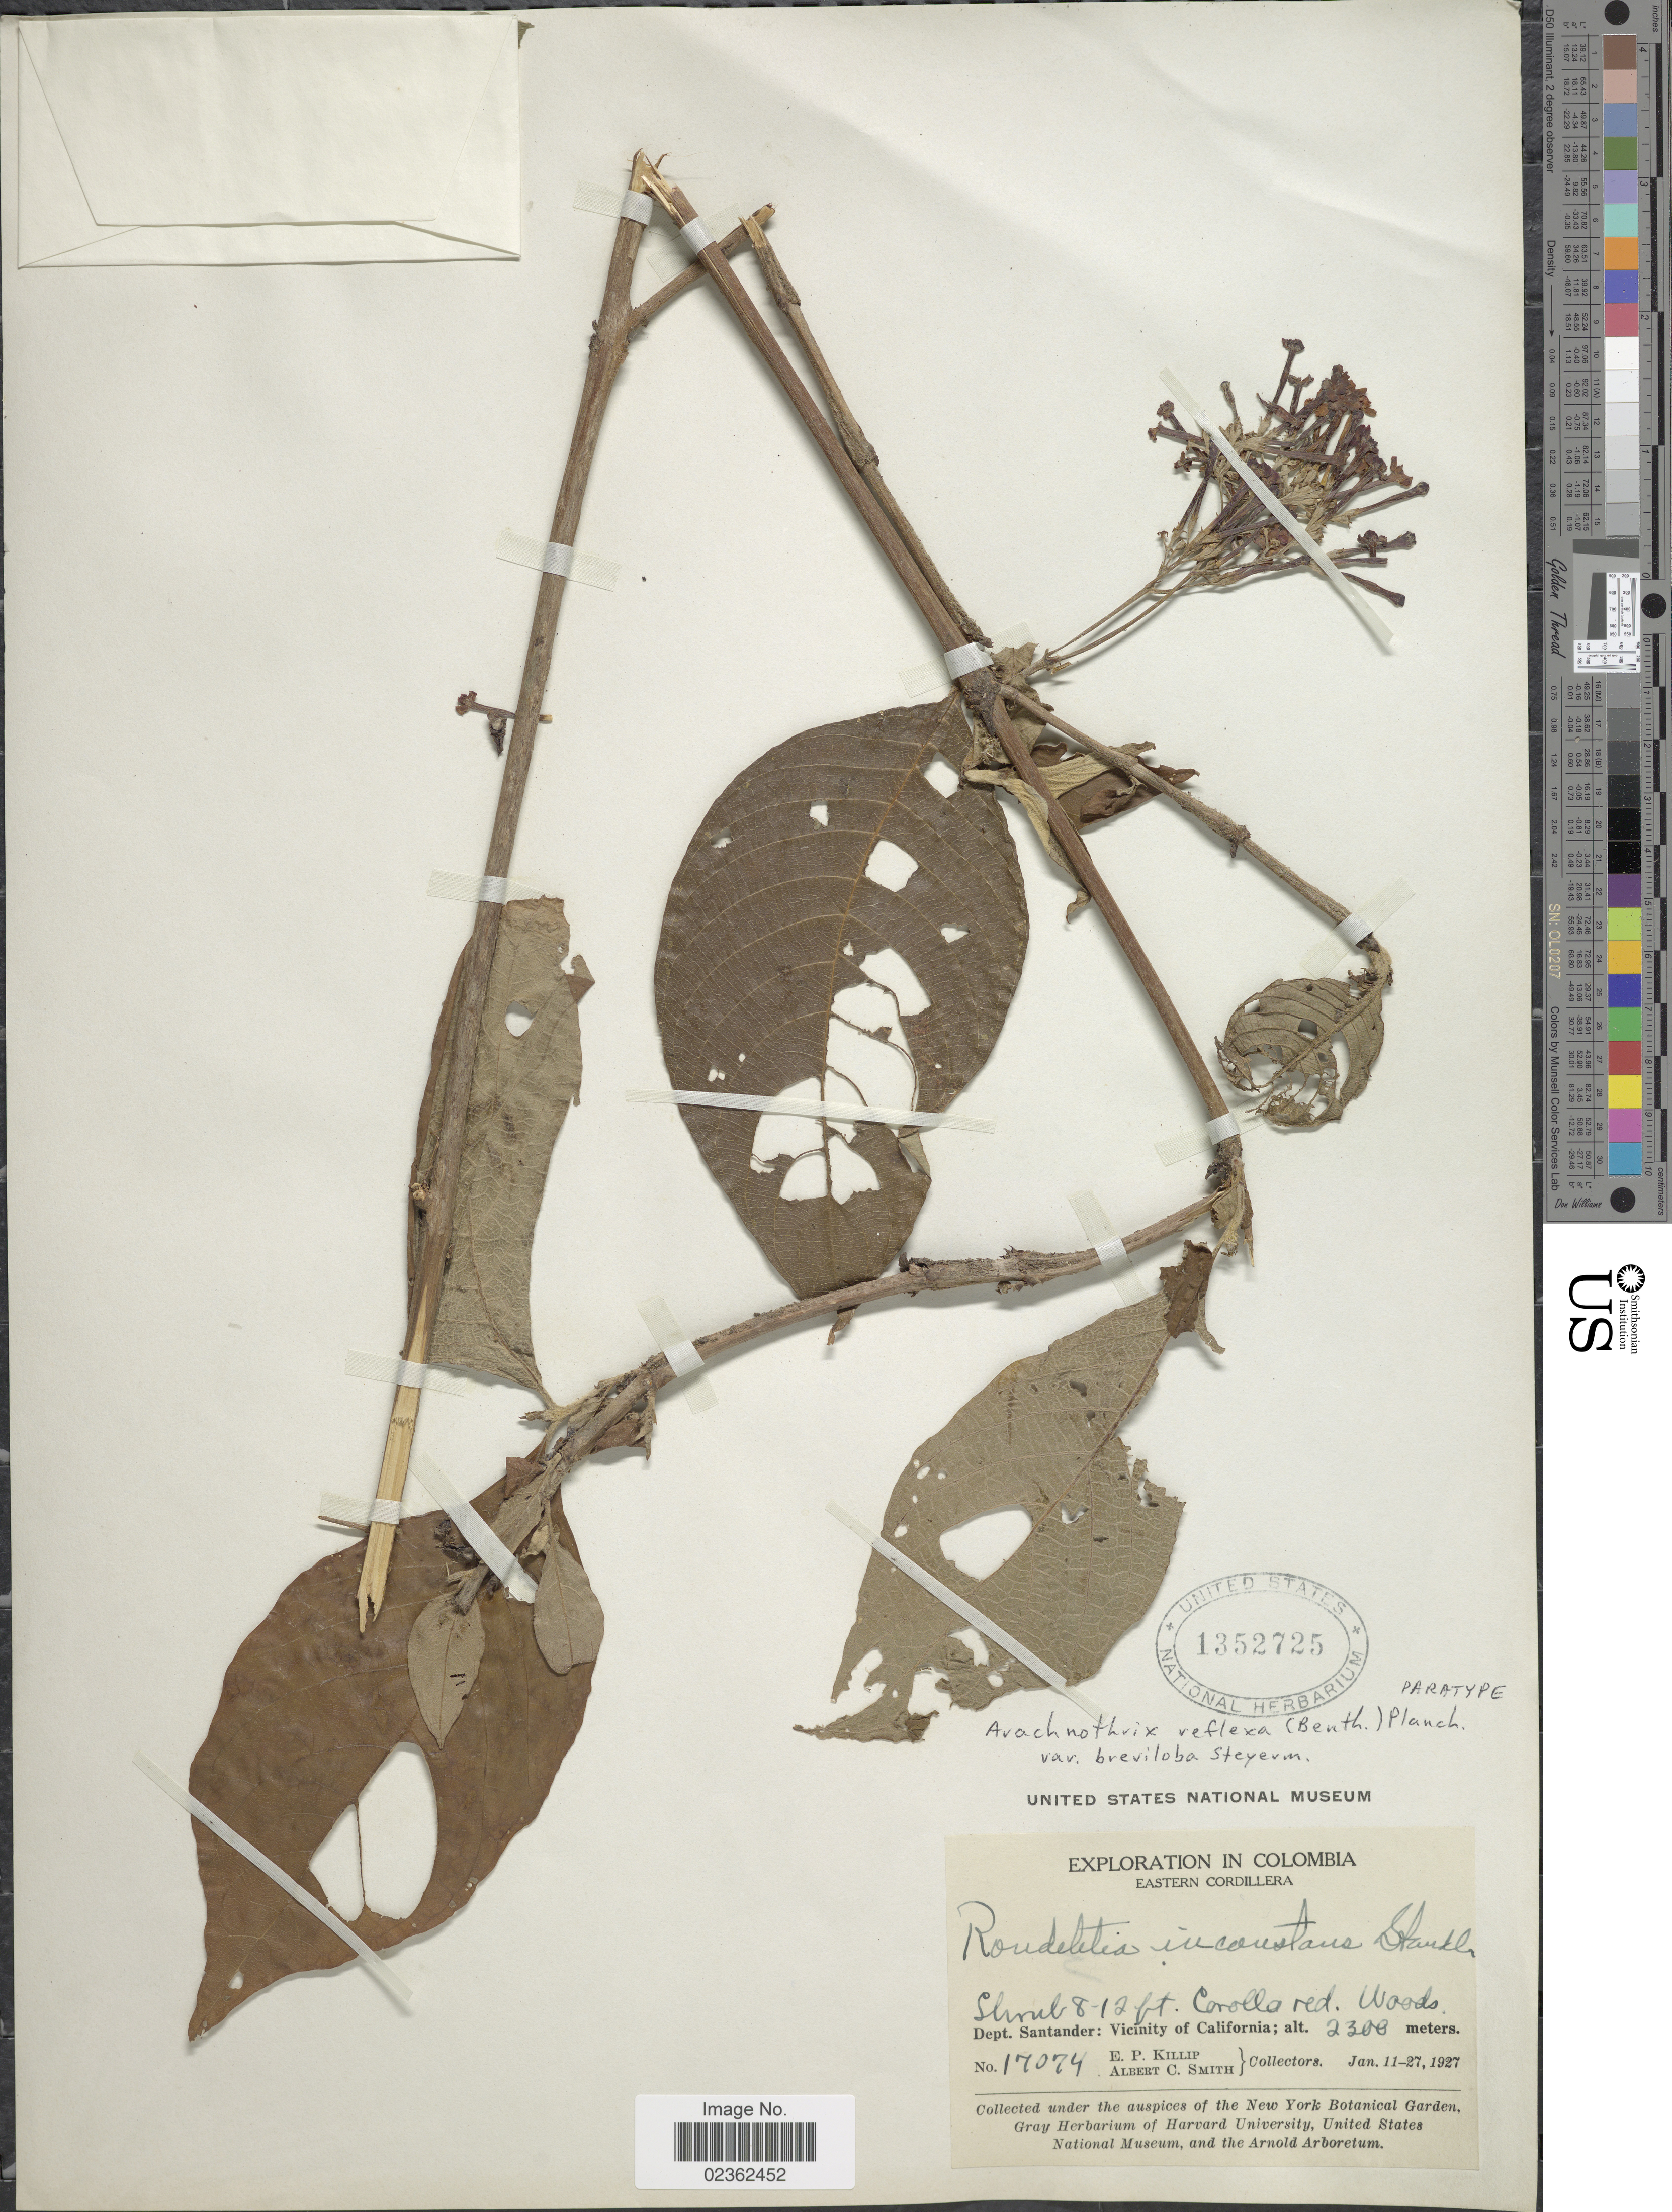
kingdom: Plantae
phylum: Tracheophyta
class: Magnoliopsida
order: Gentianales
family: Rubiaceae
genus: Arachnothryx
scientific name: Arachnothryx reflexa var. breviloba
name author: Steyerm.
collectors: E. P. Killip & A. C. Smith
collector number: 17074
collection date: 1927-01-11/1927-01-27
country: Colombia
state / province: Santander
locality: Eastern Cordillera, Vicinity of California.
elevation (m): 2300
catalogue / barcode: US 1352725